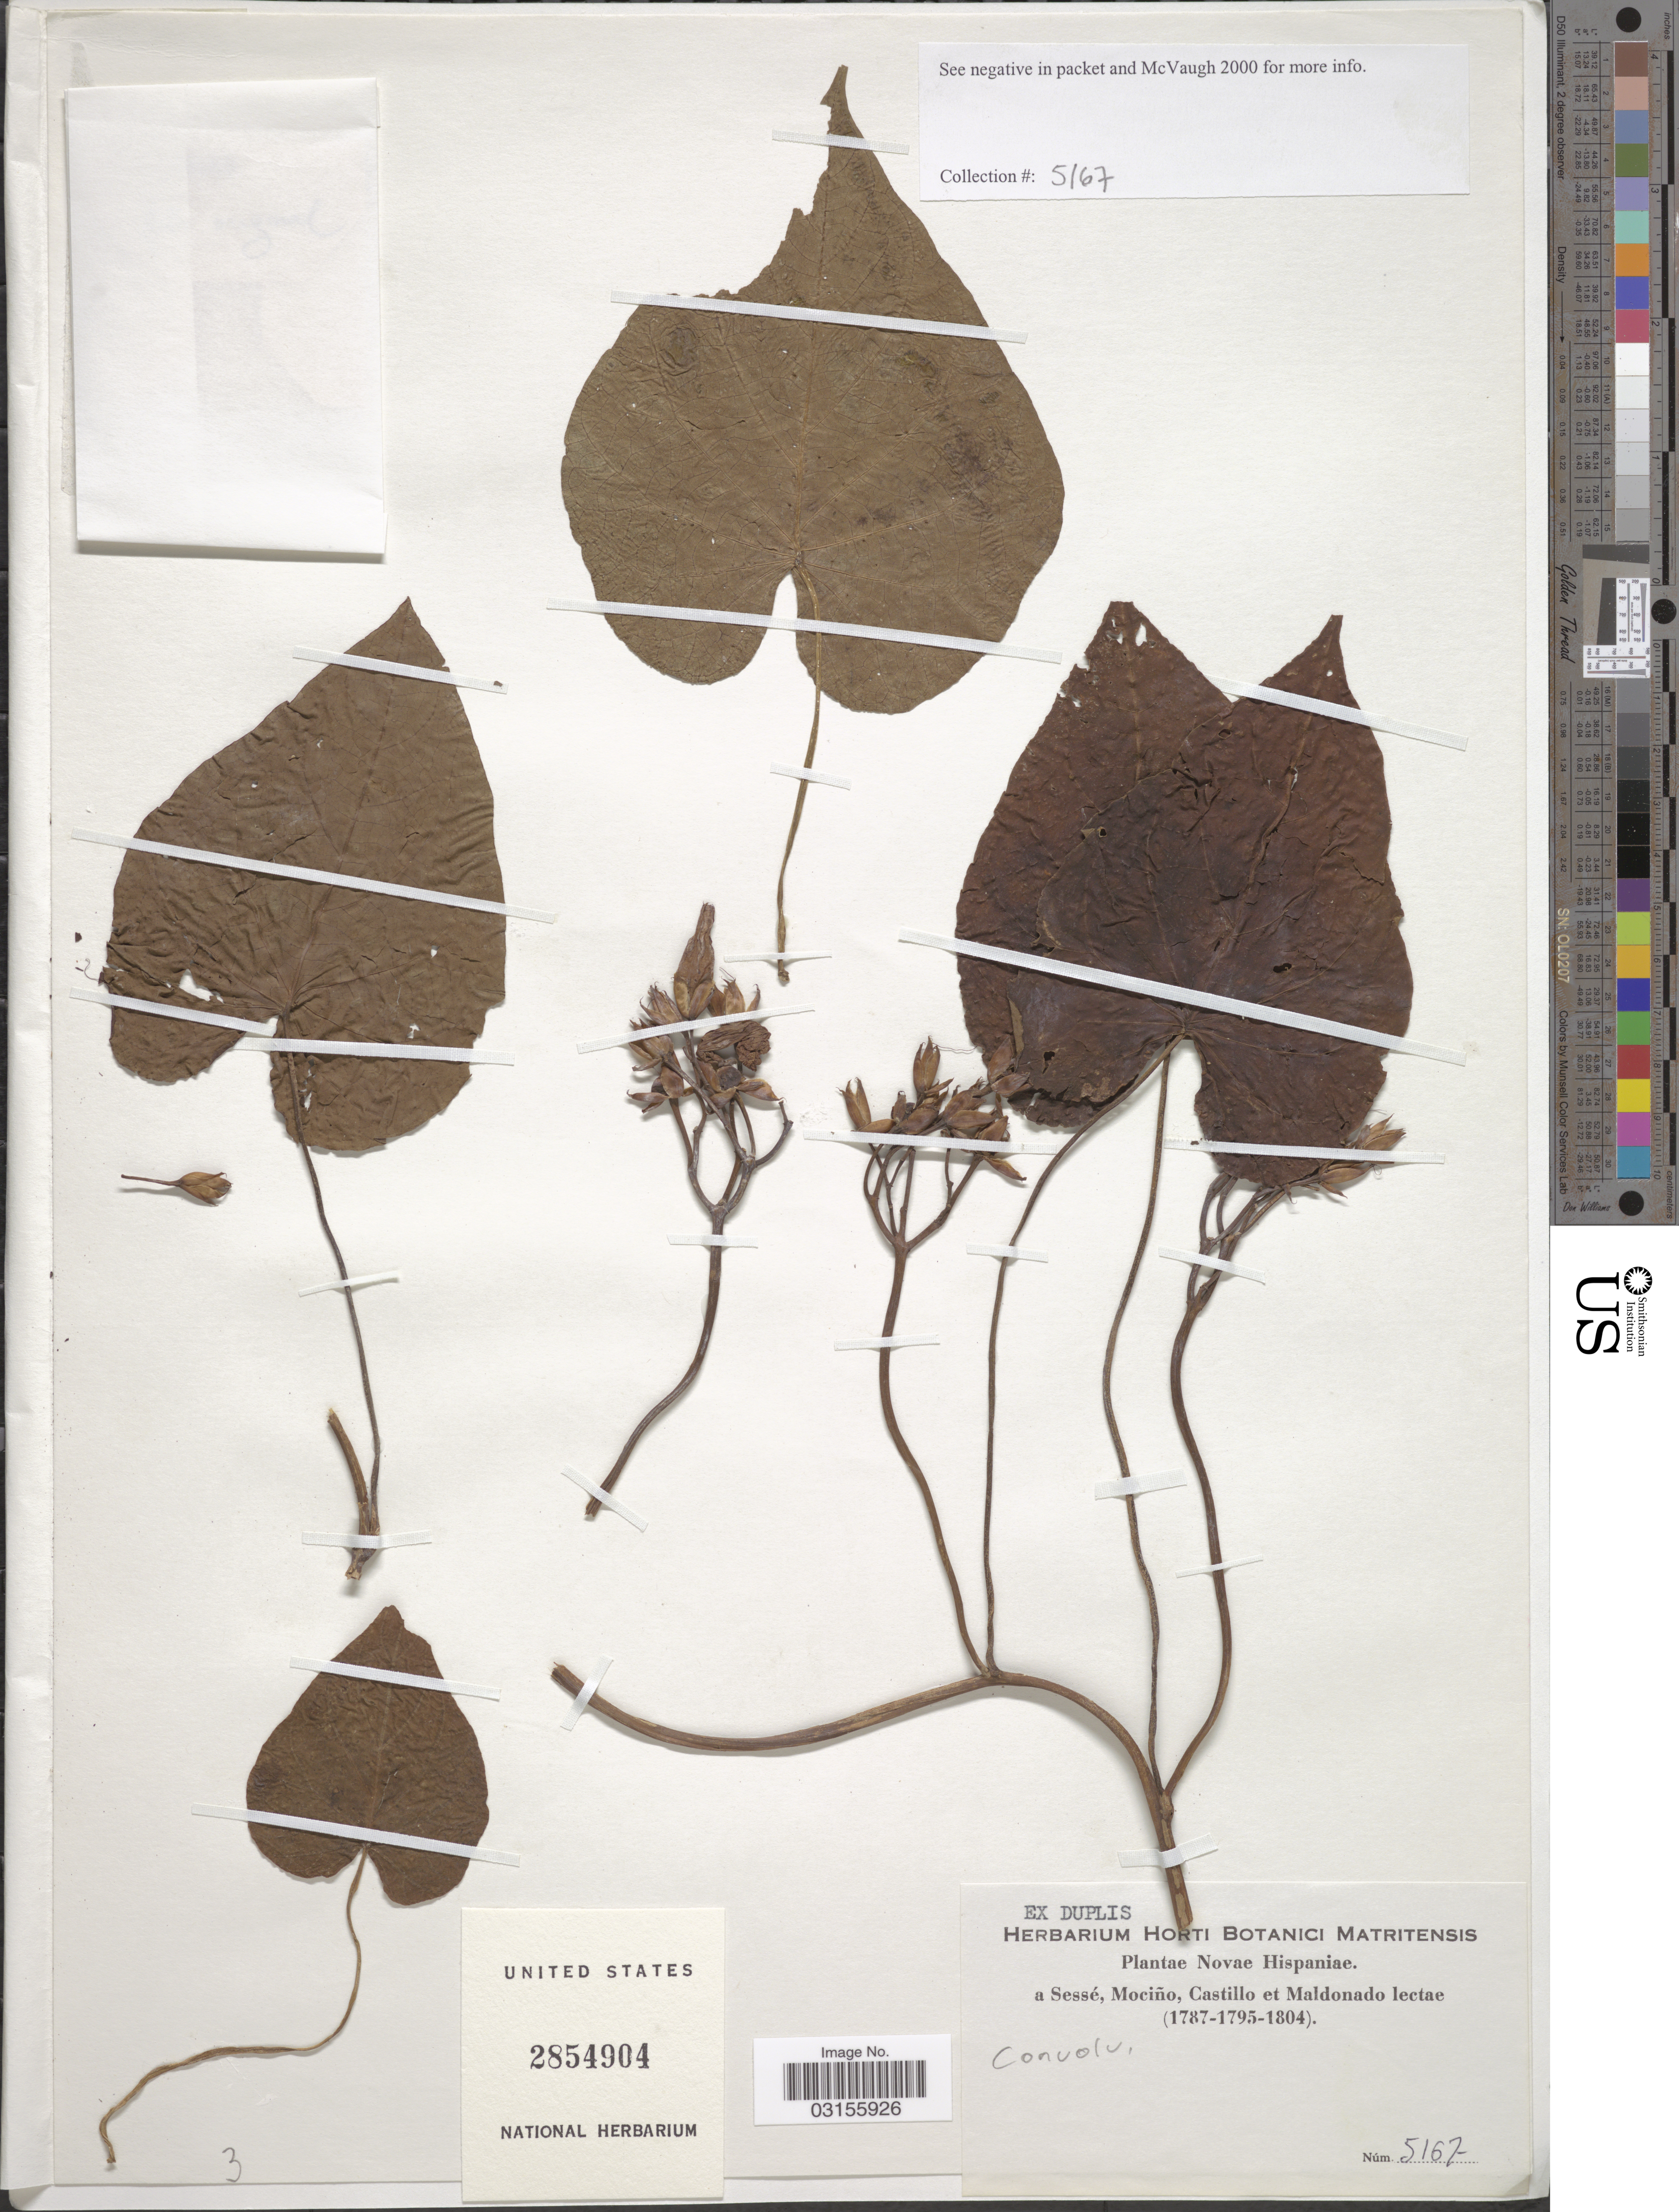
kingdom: Plantae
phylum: Tracheophyta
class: Magnoliopsida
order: Solanales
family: Convolvulaceae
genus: Ipomoea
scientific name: Ipomoea trifida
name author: (Kunth) G. Don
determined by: Staples, G. W.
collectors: Sessé, --, Mociño & Maldonado, --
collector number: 5167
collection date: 1787/1804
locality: Novae Hispaniae.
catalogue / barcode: US 2854904